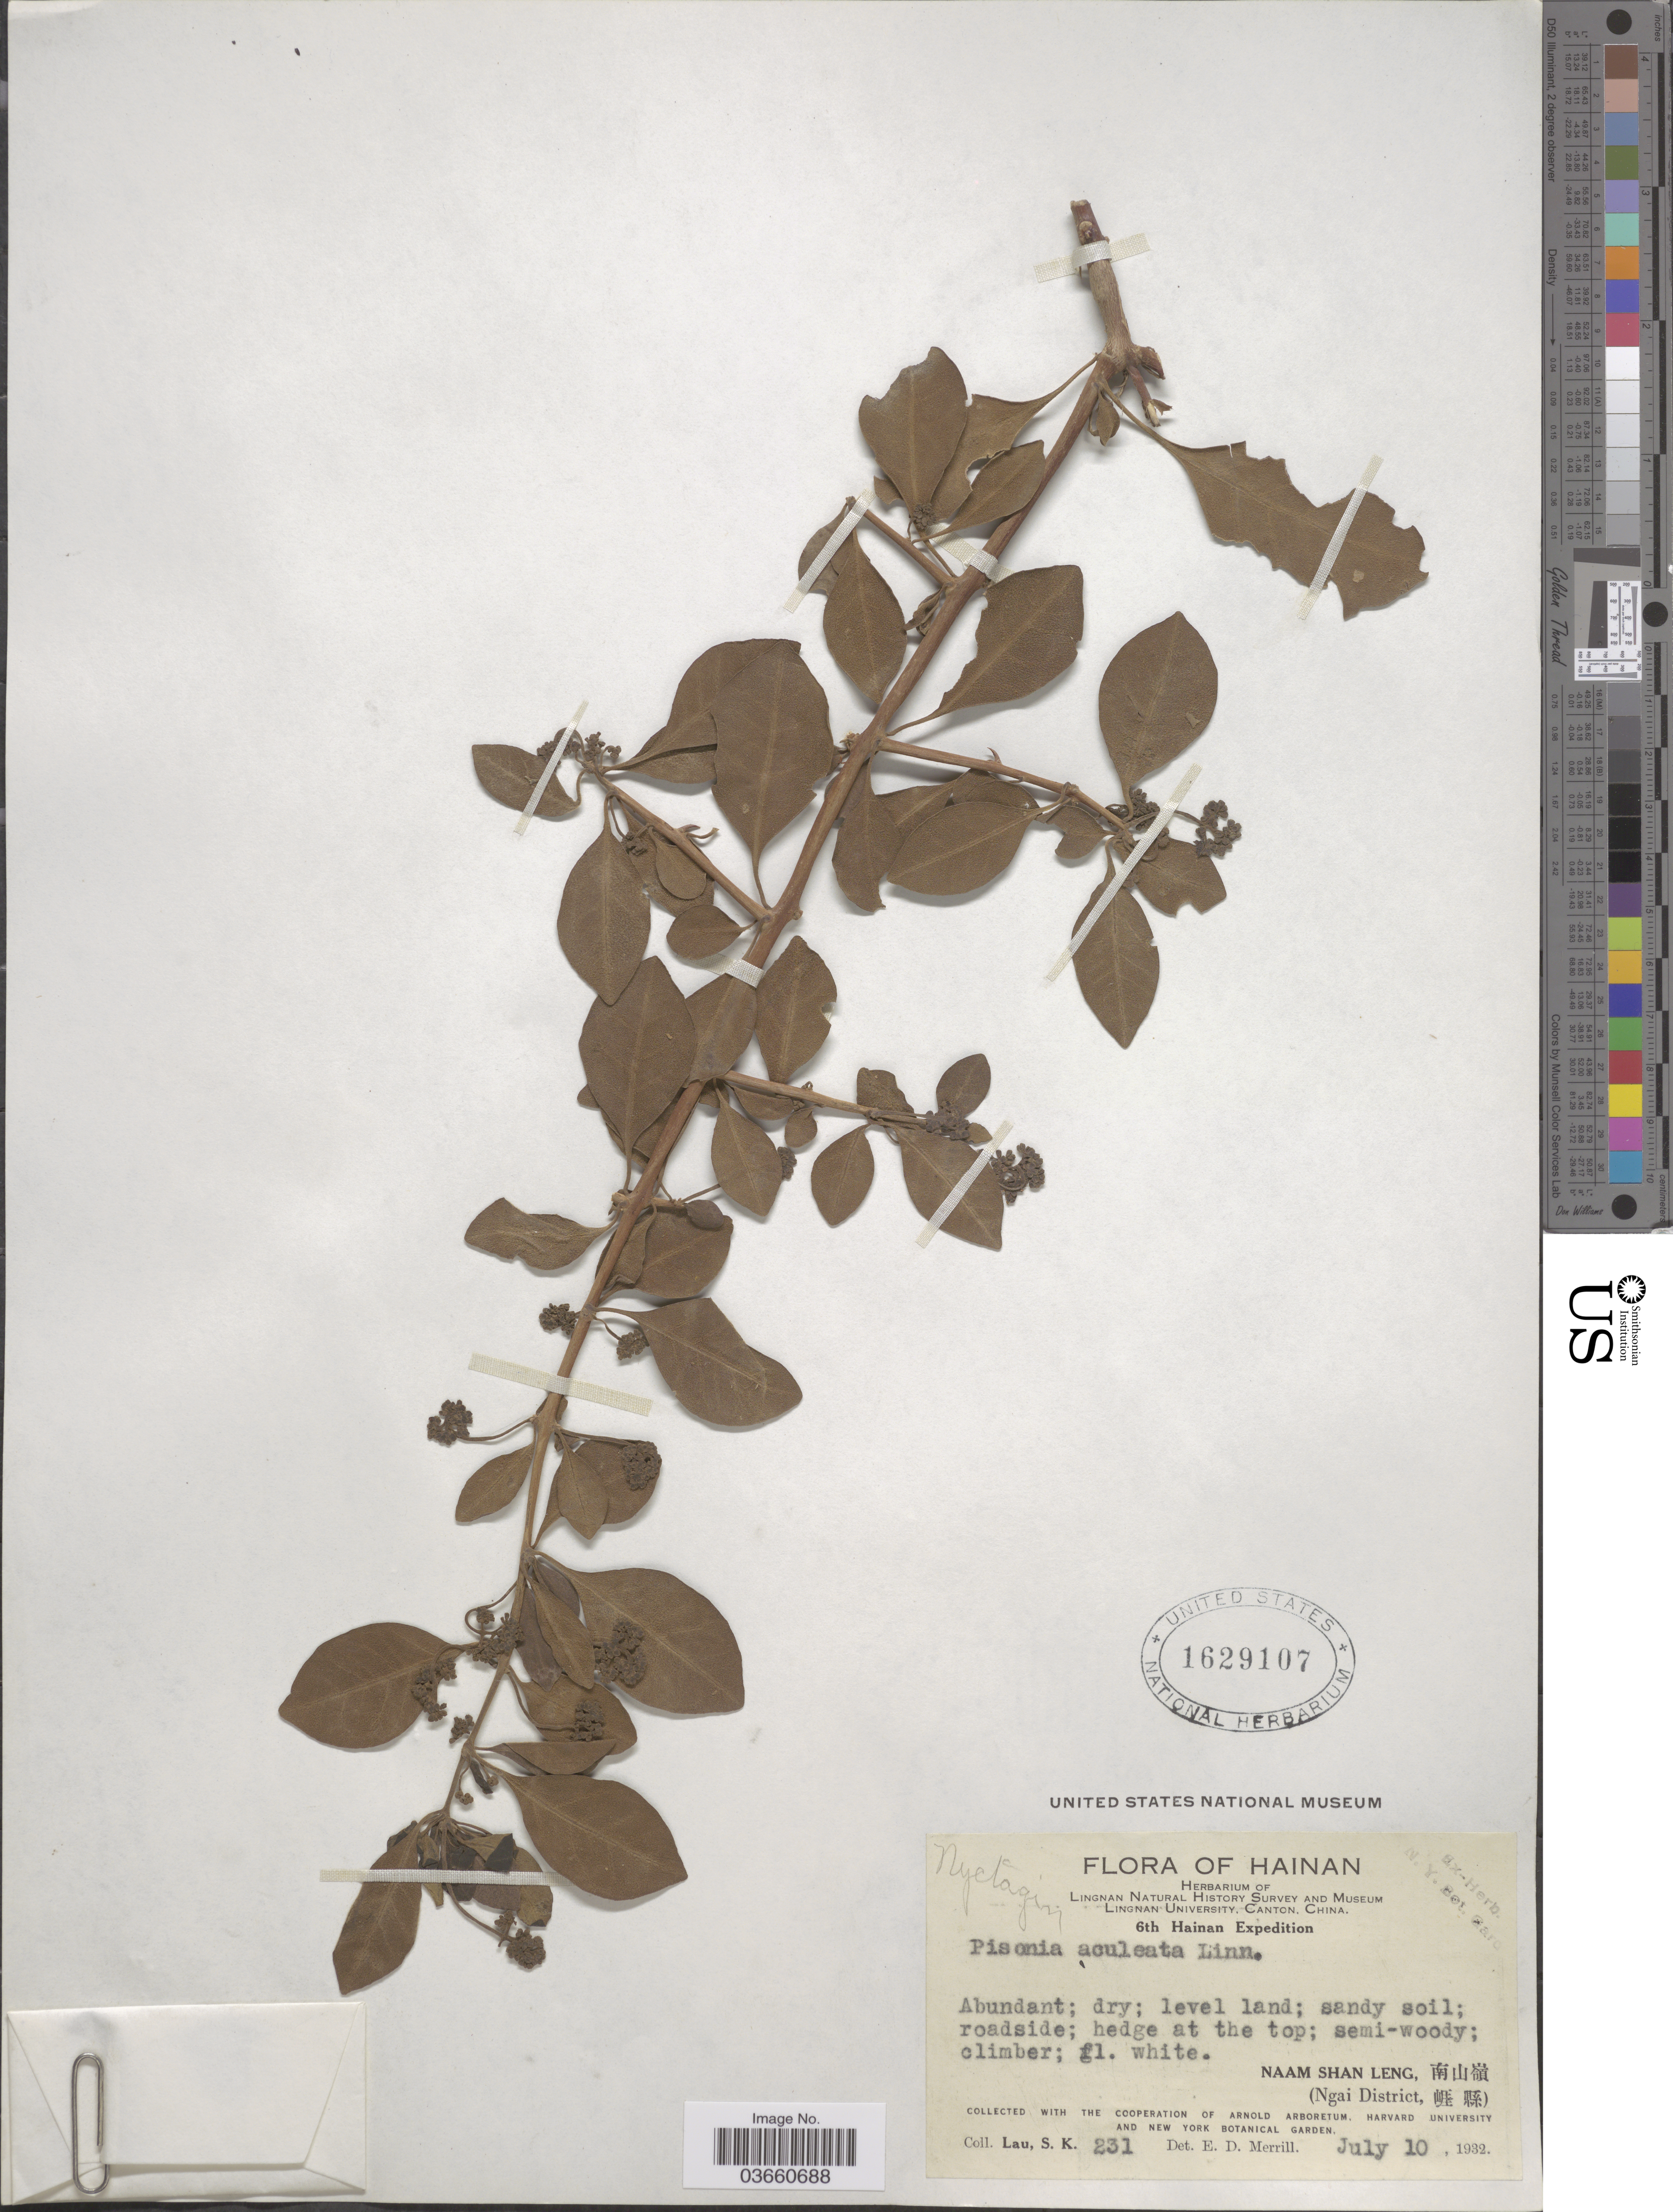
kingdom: Plantae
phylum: Tracheophyta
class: Magnoliopsida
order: Caryophyllales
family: Nyctaginaceae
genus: Pisonia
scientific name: Pisonia aculeata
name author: L.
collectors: S. K. Lau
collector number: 231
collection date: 1932-07-10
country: China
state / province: Hainan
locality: Naam Shan Leng. (Ngai District).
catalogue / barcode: US 1629107